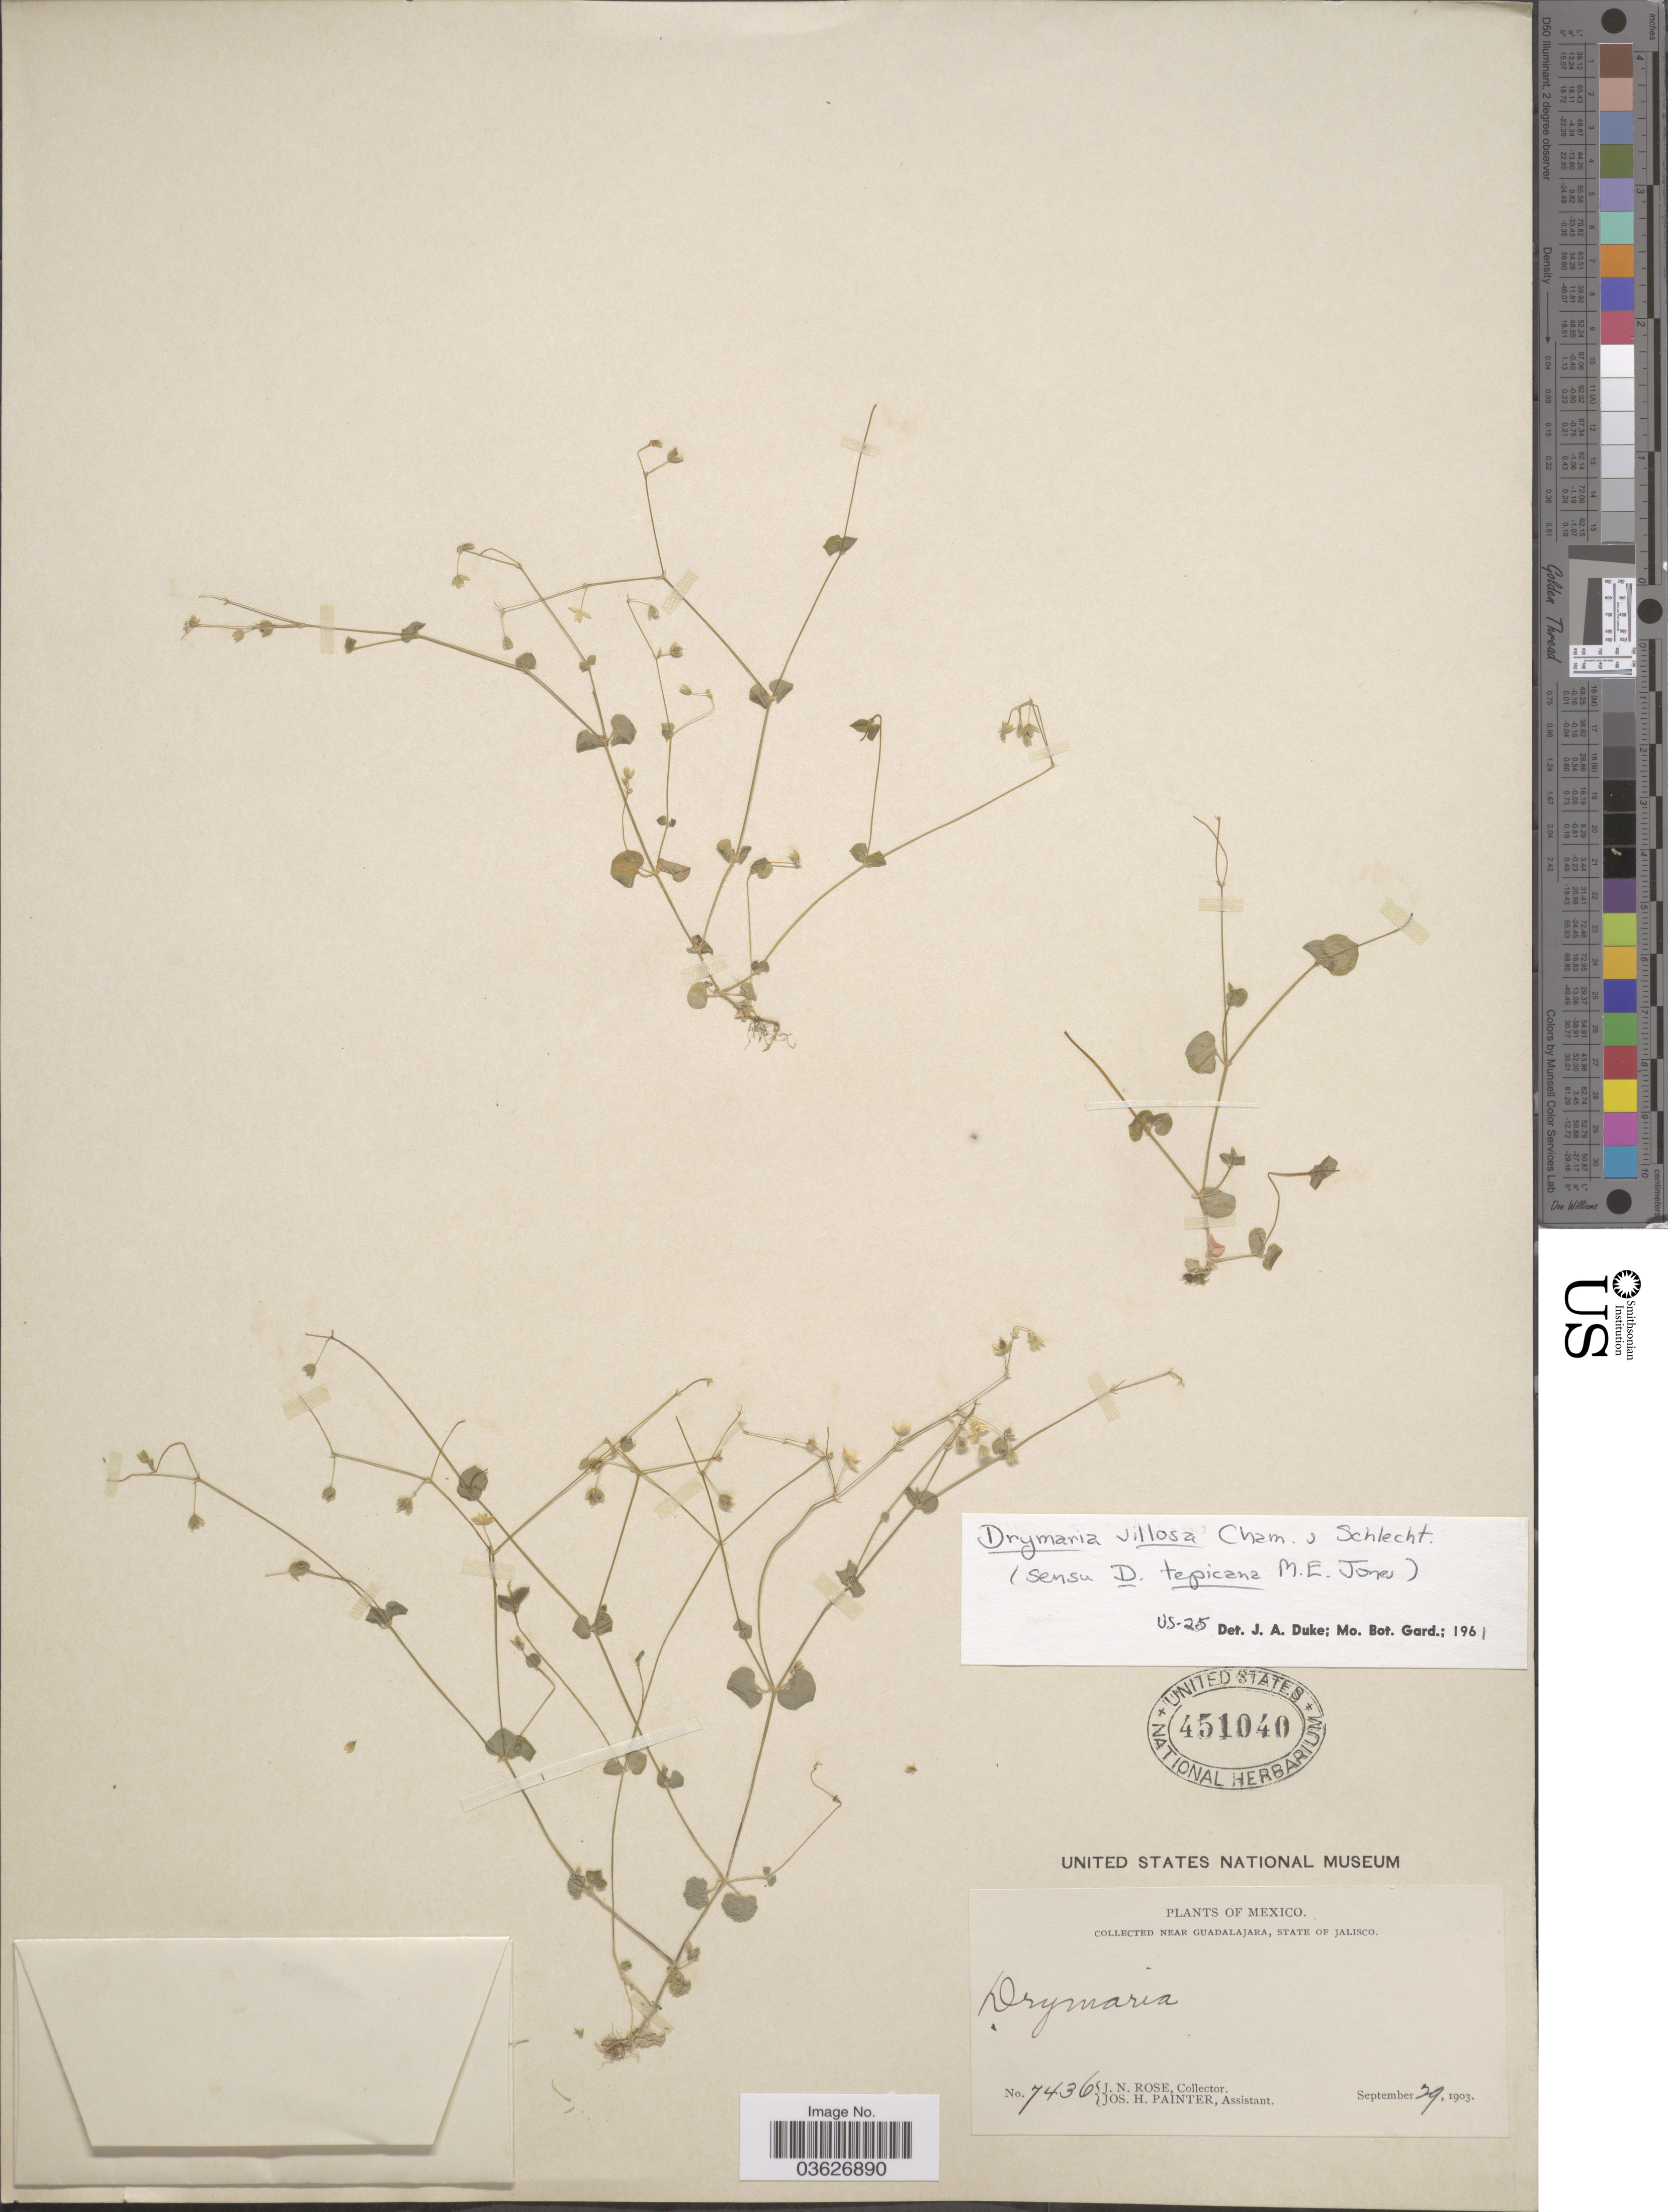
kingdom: Plantae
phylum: Tracheophyta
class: Magnoliopsida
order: Caryophyllales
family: Caryophyllaceae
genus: Drymaria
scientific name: Drymaria villosa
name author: Cham. & Schltdl.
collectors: J. N. Rose & J. H. Painter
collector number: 7436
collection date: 1903-09-29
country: Mexico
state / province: Jalisco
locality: Near Guadalajara.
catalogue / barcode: US 451040